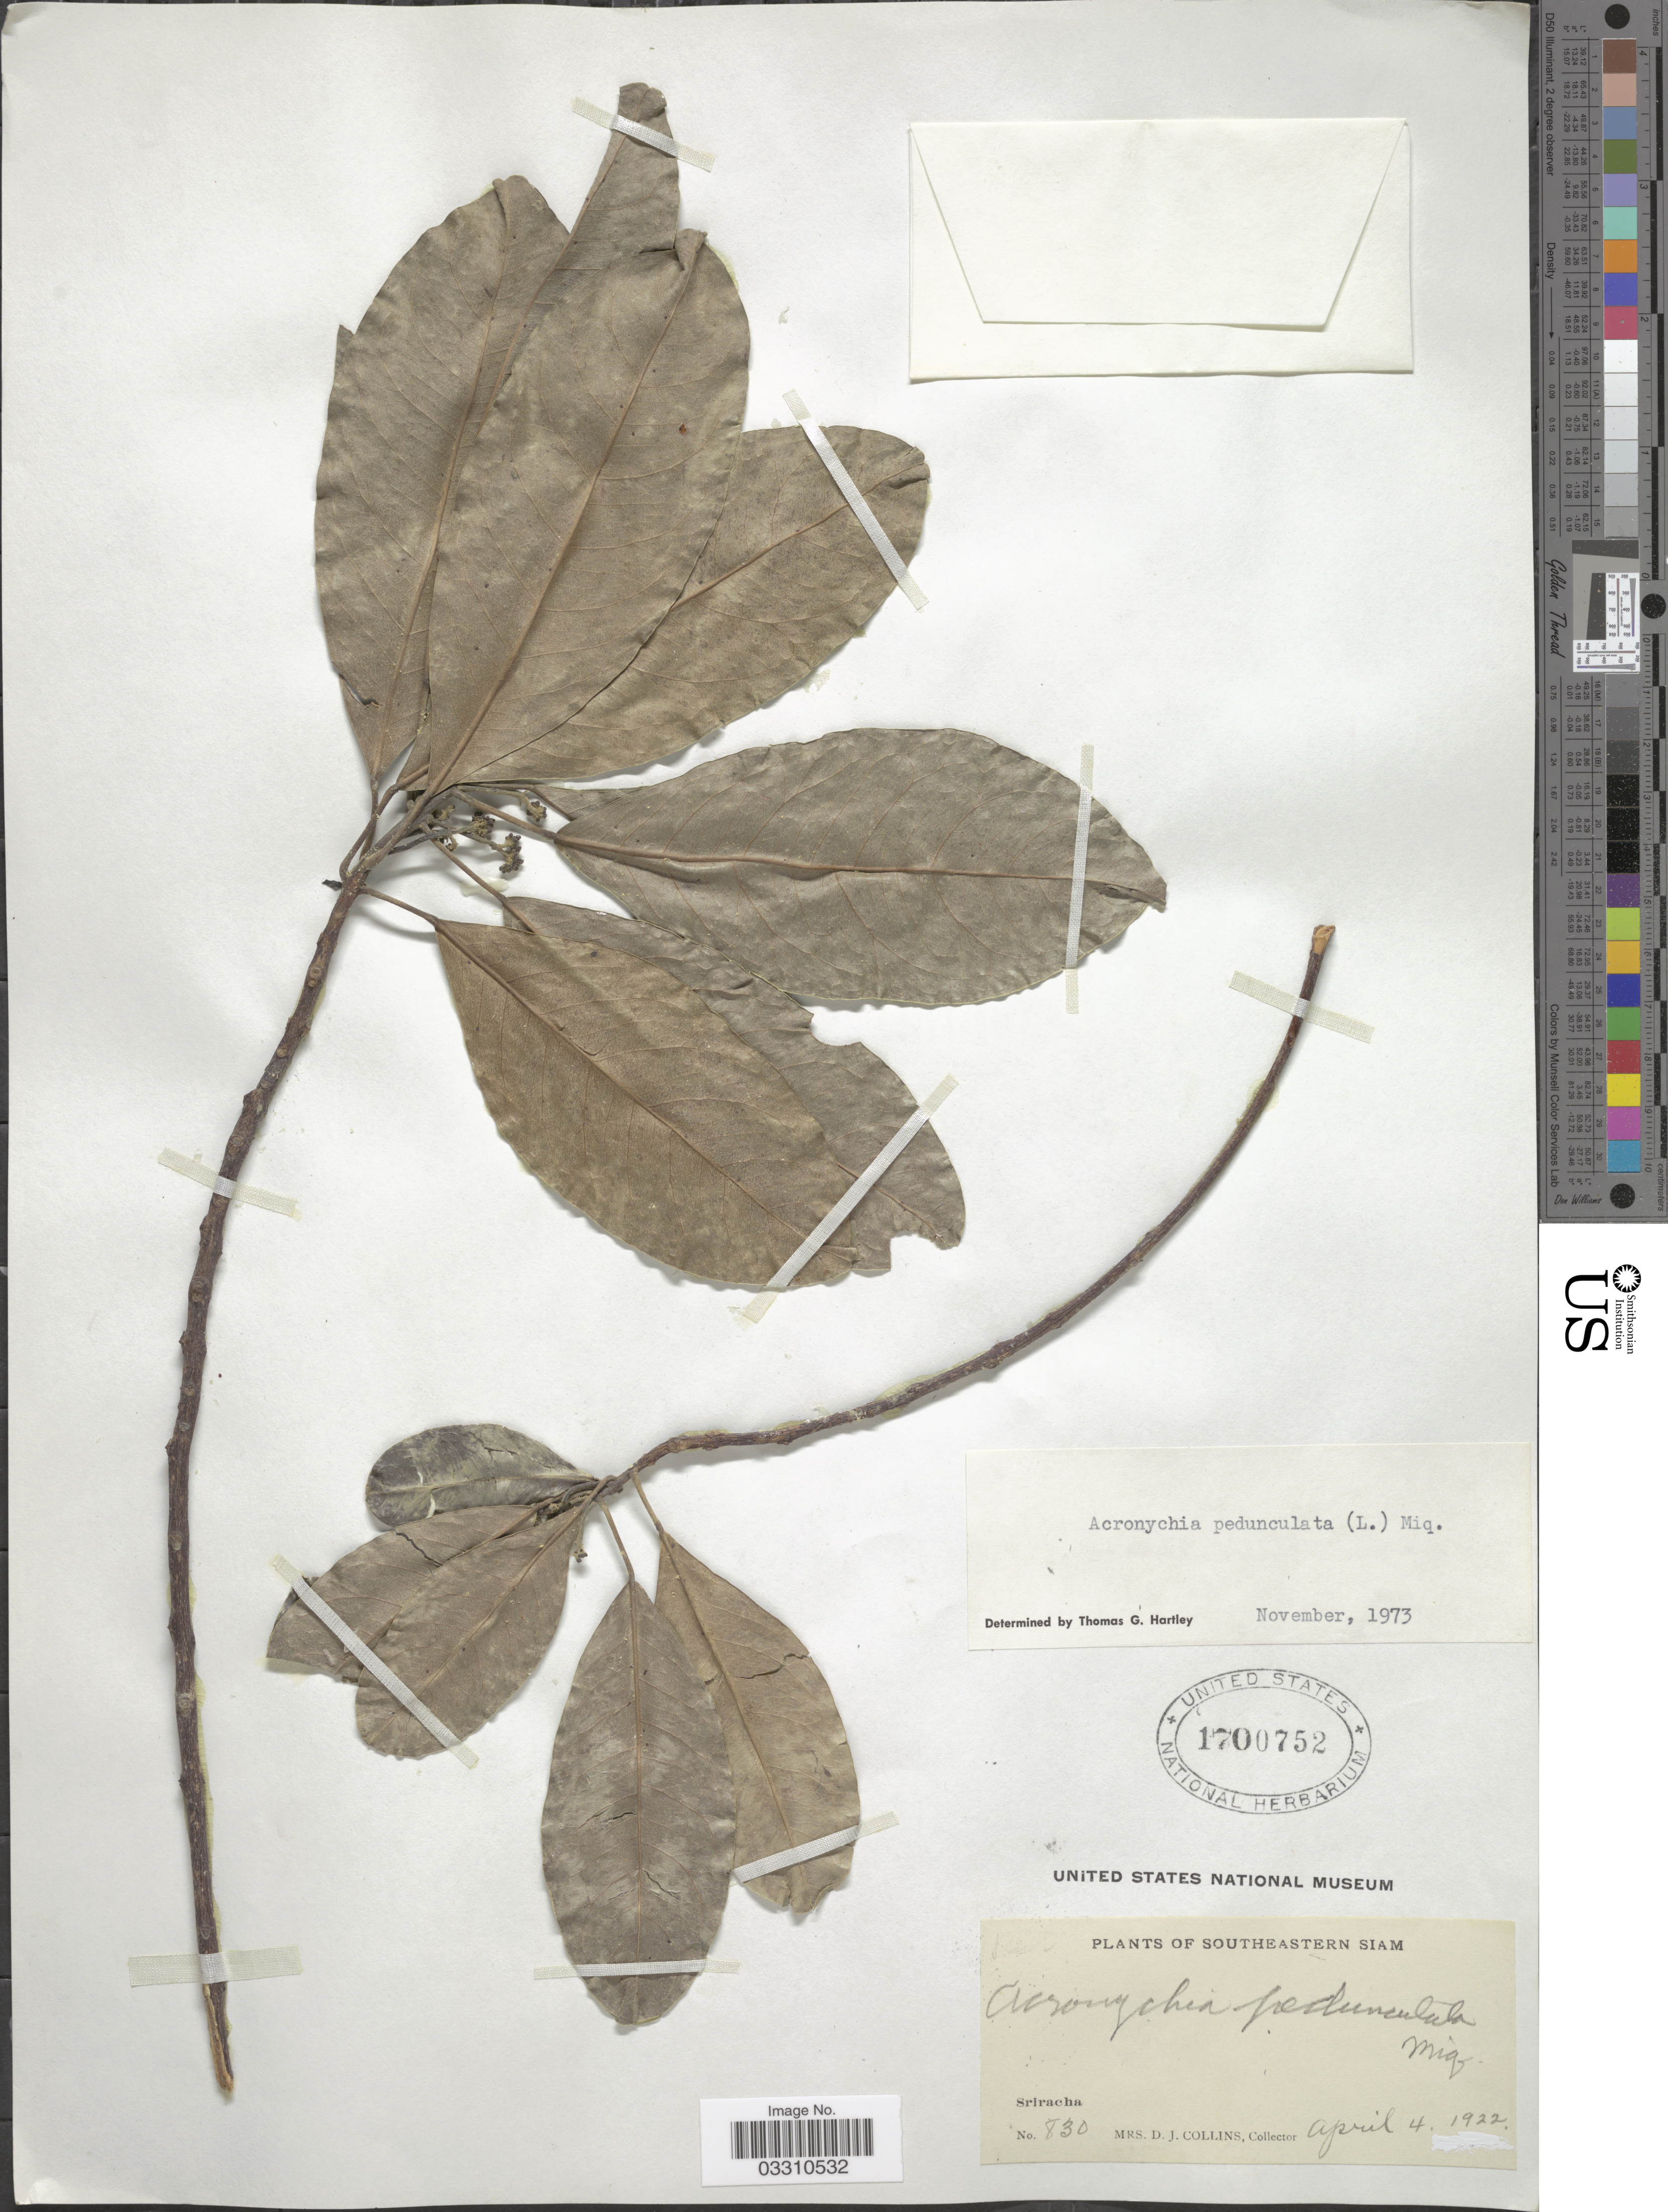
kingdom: Plantae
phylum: Tracheophyta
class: Magnoliopsida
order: Sapindales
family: Rutaceae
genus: Acronychia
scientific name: Acronychia pedunculata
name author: (L.) Miq.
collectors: Mrs. D. J. Collins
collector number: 830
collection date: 1922-04-04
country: Thailand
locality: Southeastern Siam, Sriracha.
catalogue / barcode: US 1700752